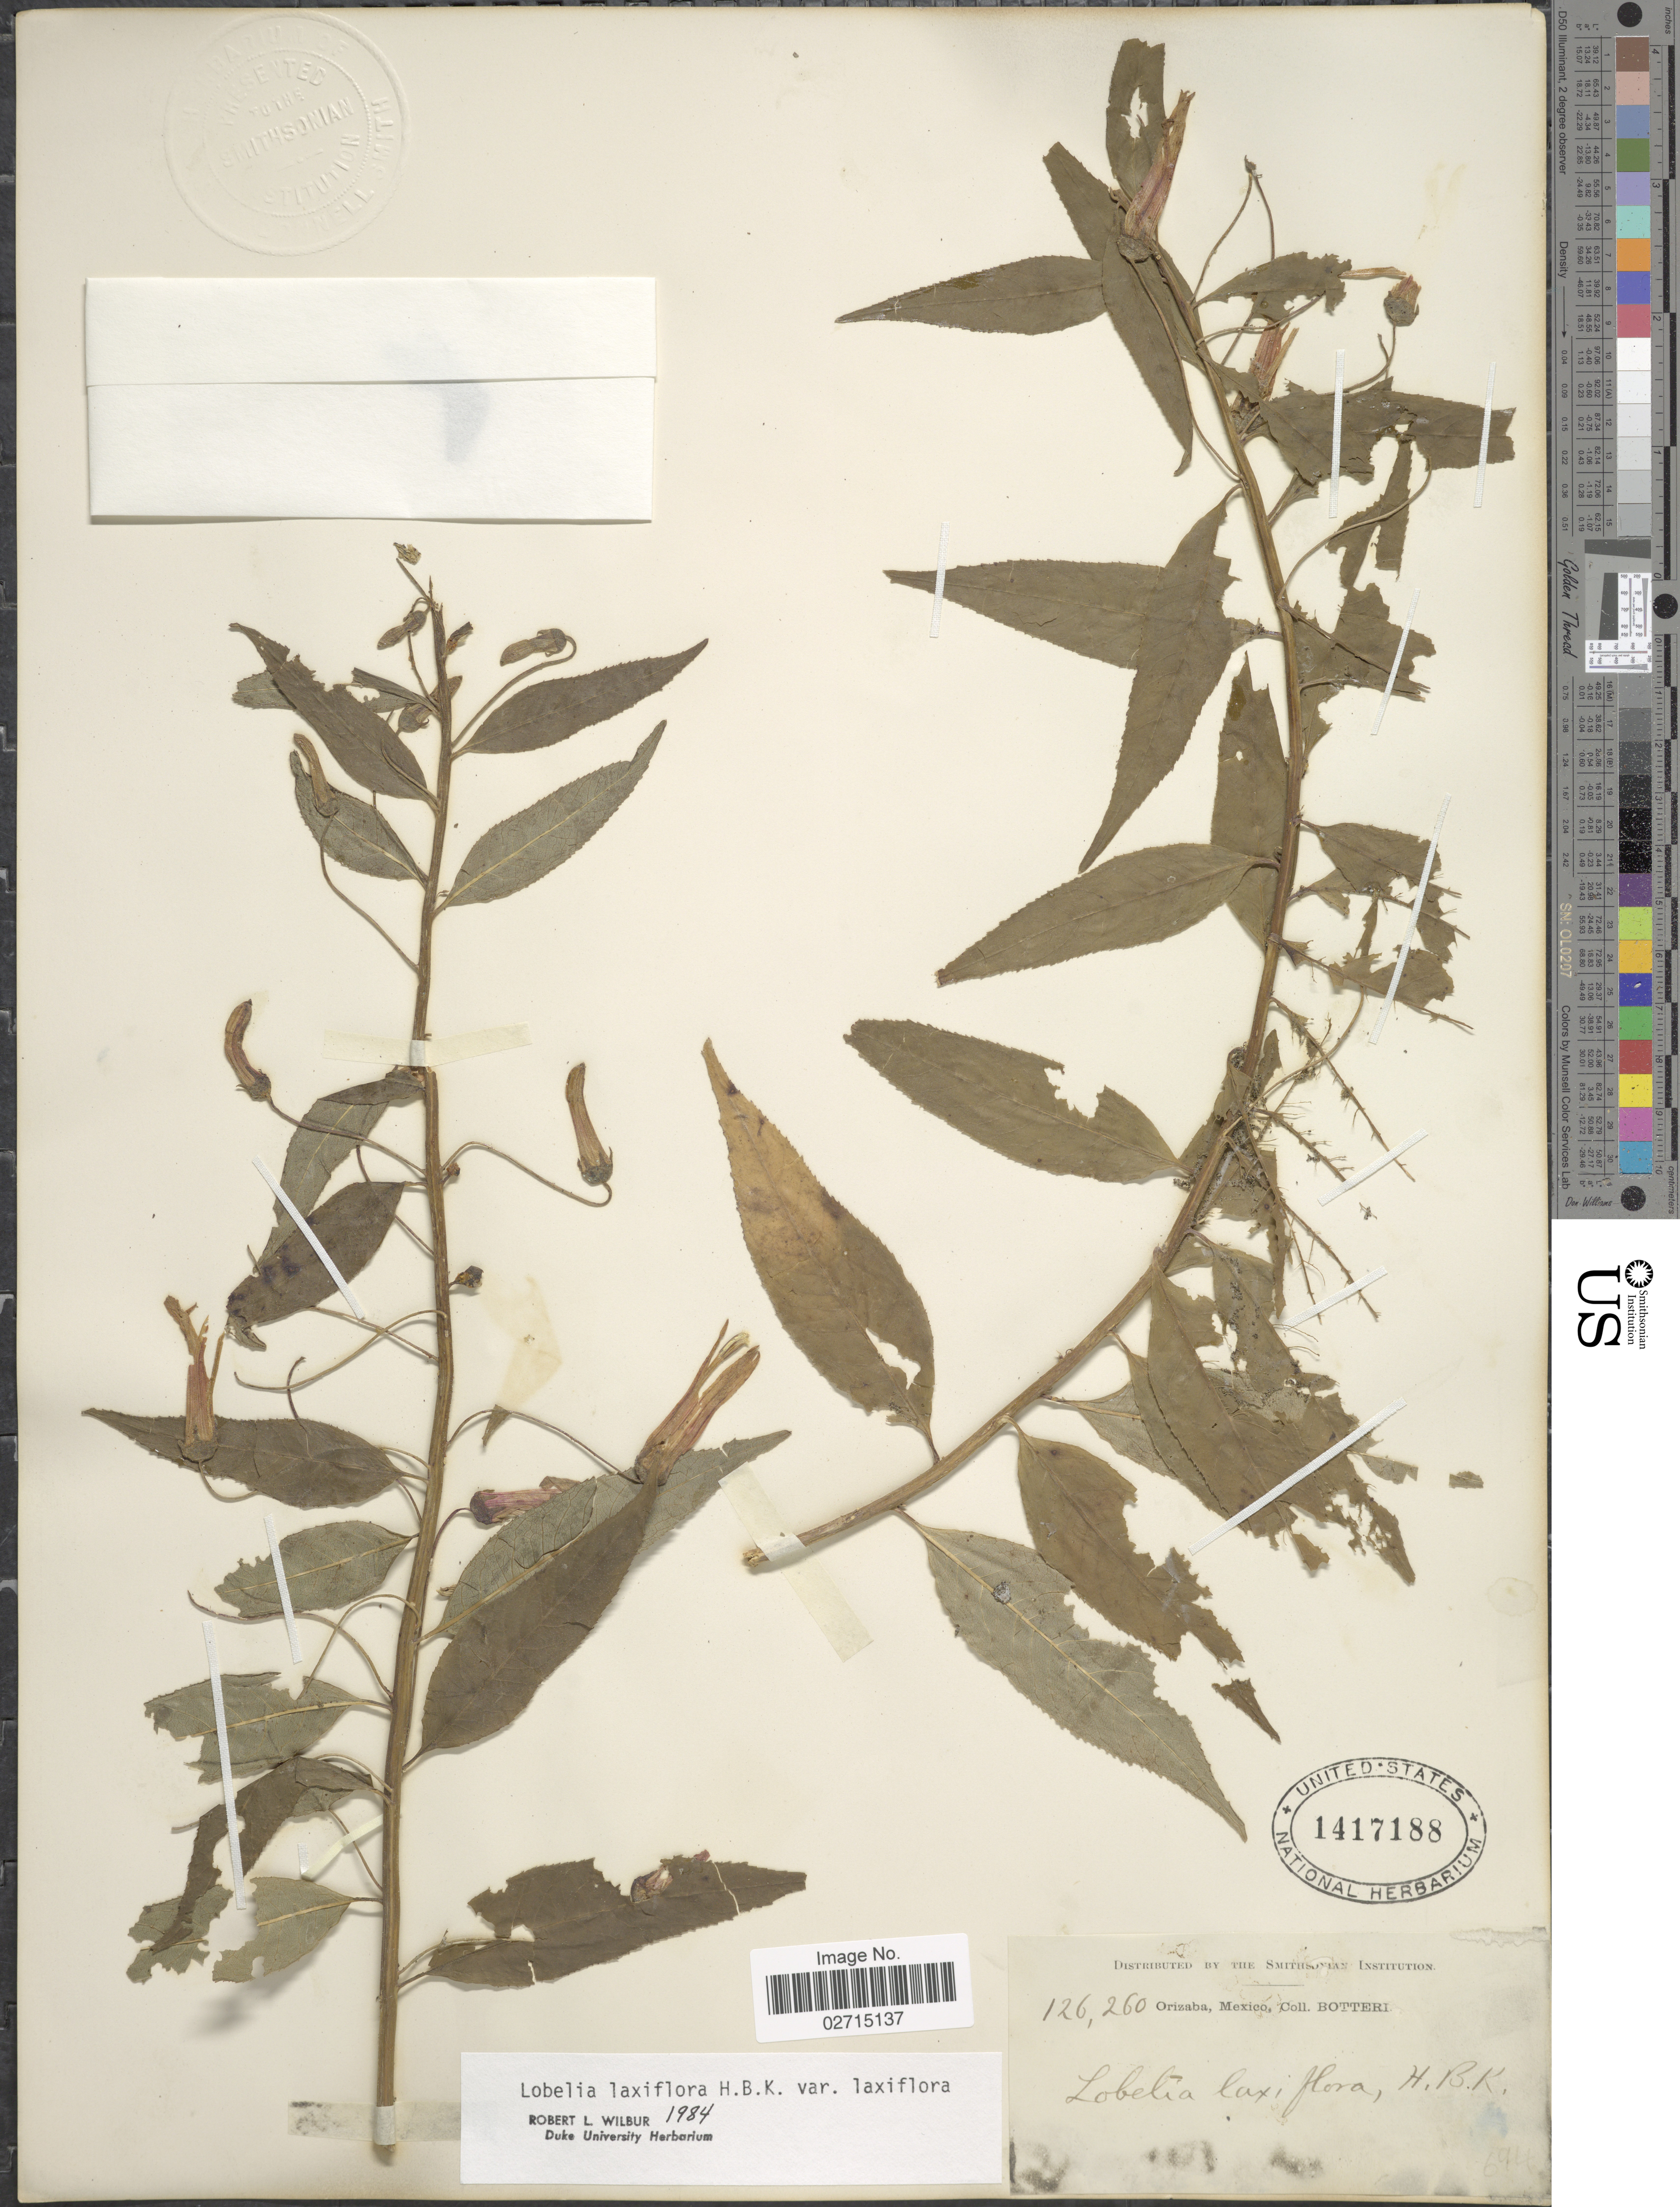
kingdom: Plantae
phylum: Tracheophyta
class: Magnoliopsida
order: Asterales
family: Campanulaceae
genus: Lobelia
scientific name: Lobelia laxiflora subsp. laxiflora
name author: Kunth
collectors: -. Botteri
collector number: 126,260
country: Mexico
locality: Orizaba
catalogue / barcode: US 1417188